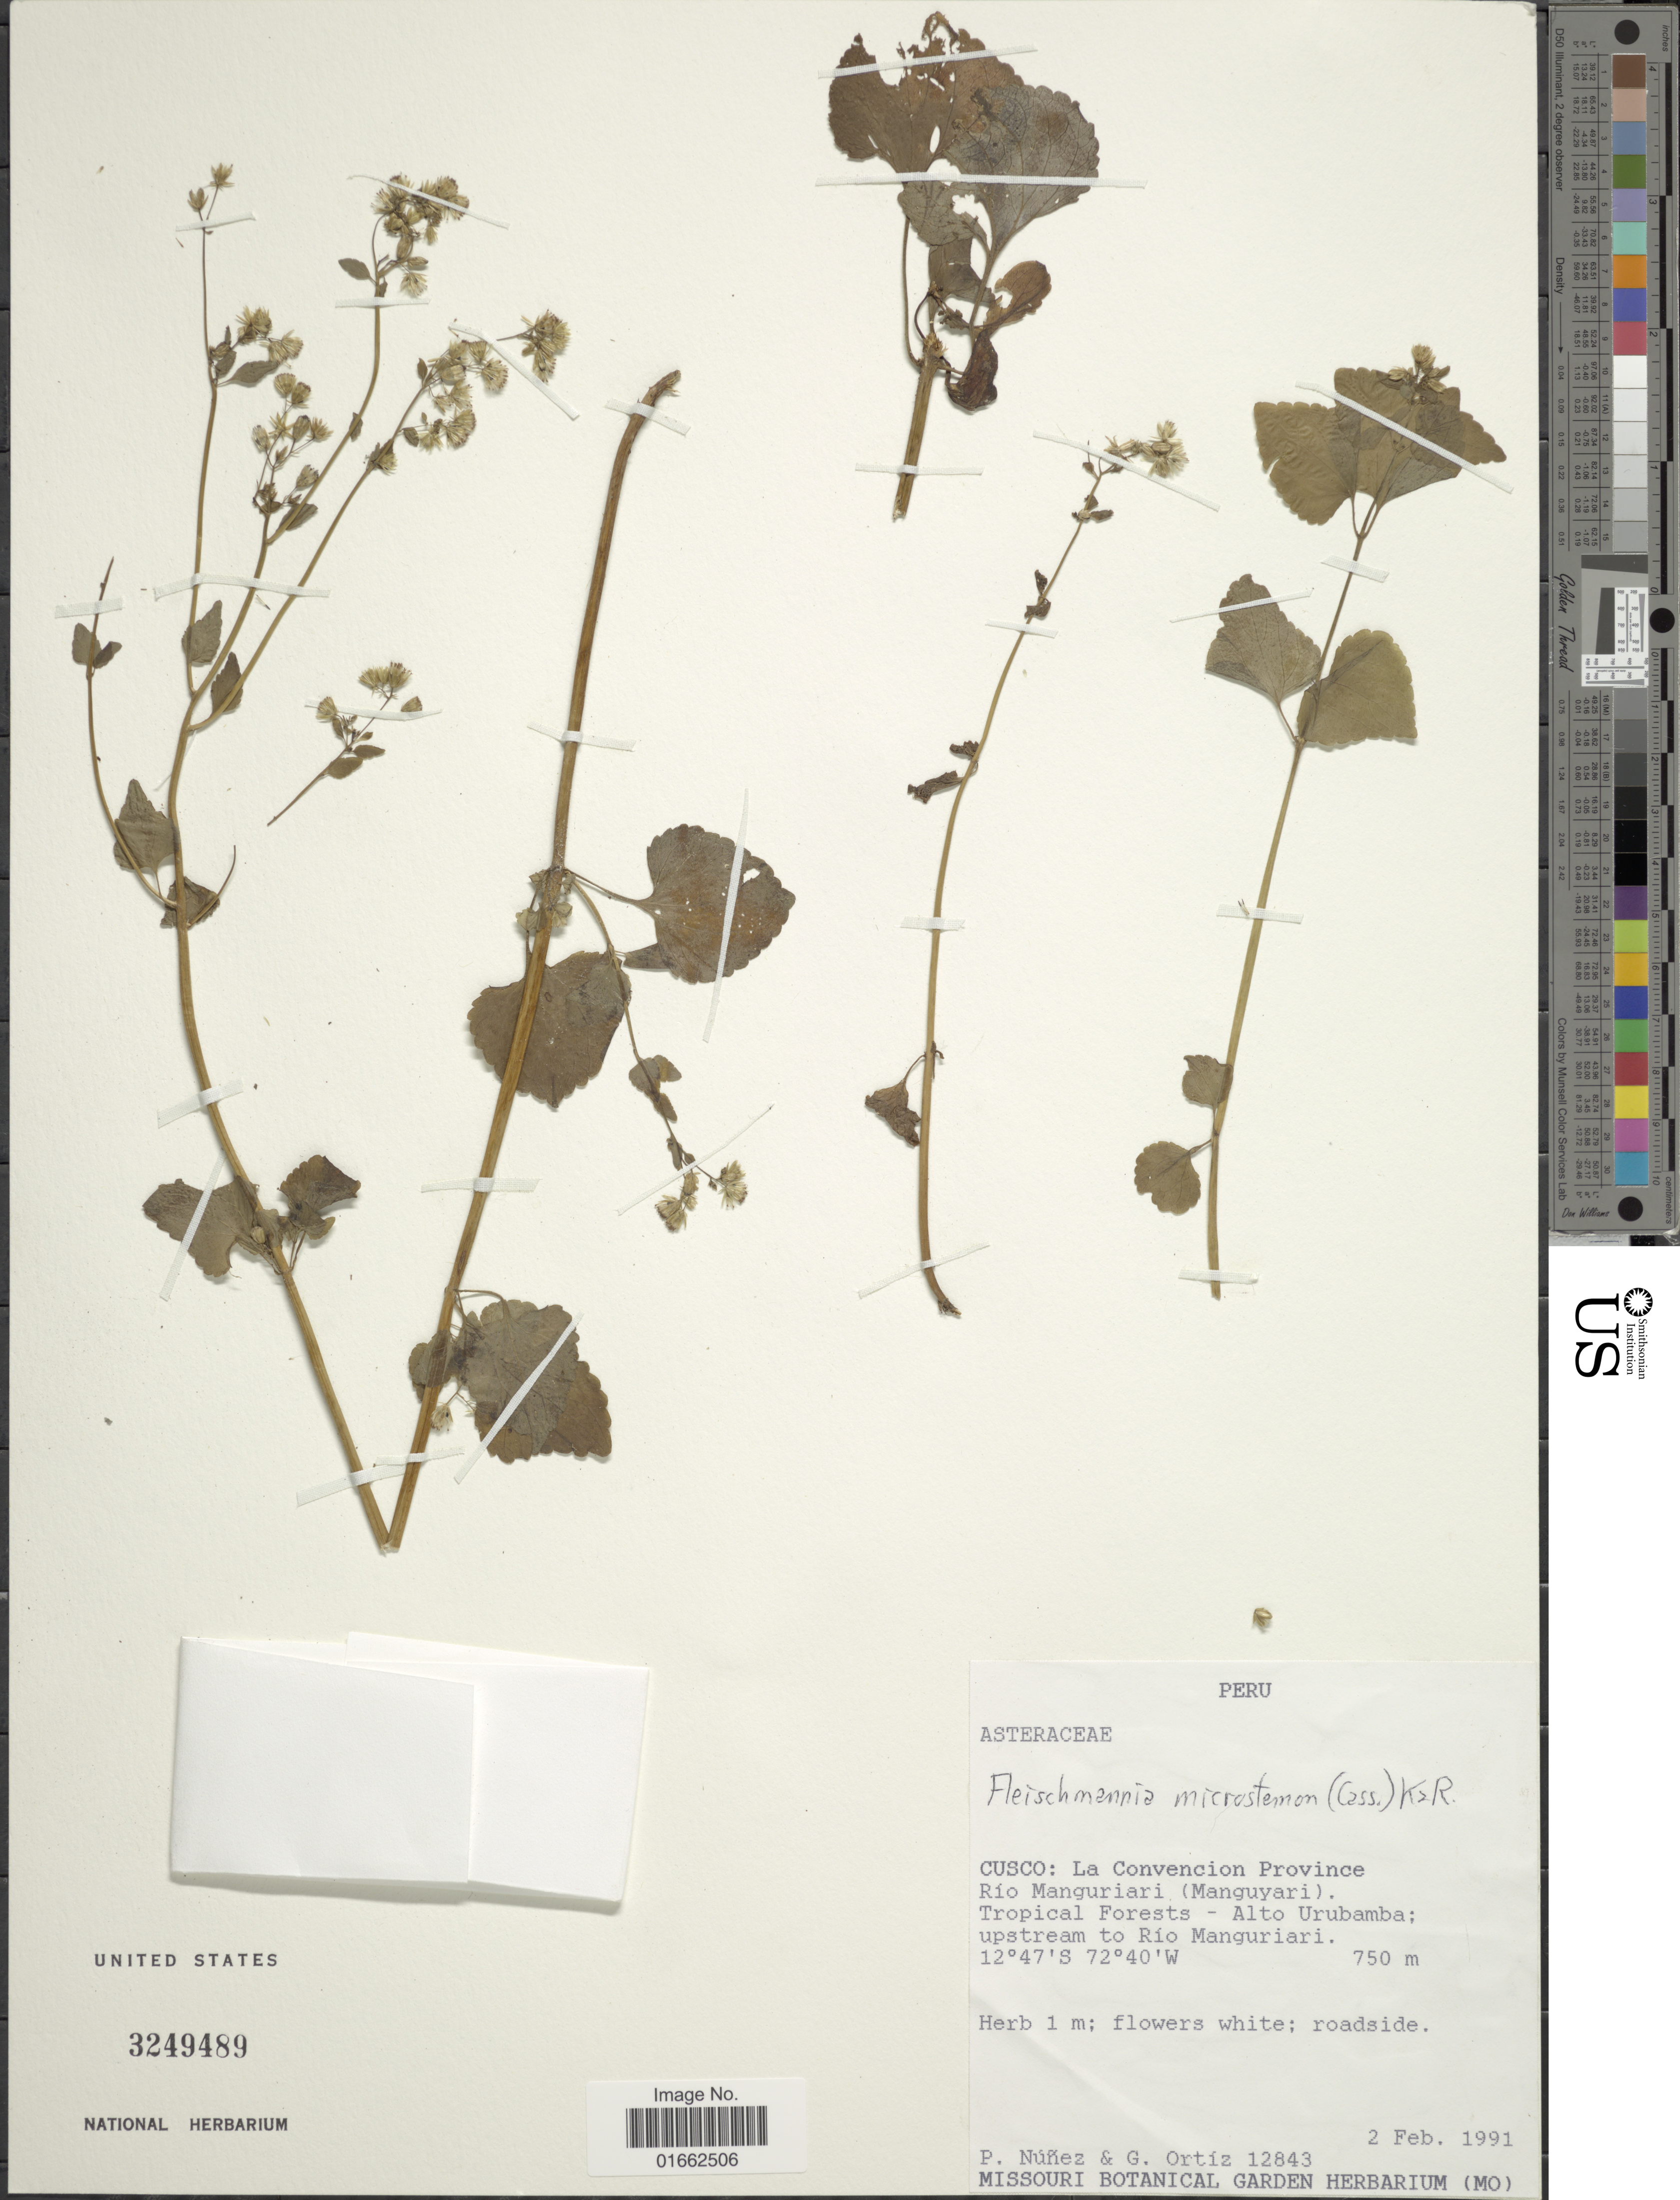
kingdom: Plantae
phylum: Tracheophyta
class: Magnoliopsida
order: Asterales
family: Asteraceae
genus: Fleischmannia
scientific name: Fleischmannia microstemon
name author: (Cass.) R.M. King & H. Rob.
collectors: P. Nuñez V. & G. Ortíz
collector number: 12843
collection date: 1991-02-02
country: Peru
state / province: Cusco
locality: Cusco: La Convencion Province. Rio Manguriari (Manguyari). Tropical Forests - Alto Urubamba; upstream to Rio Manguriari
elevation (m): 750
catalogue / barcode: US 3249489